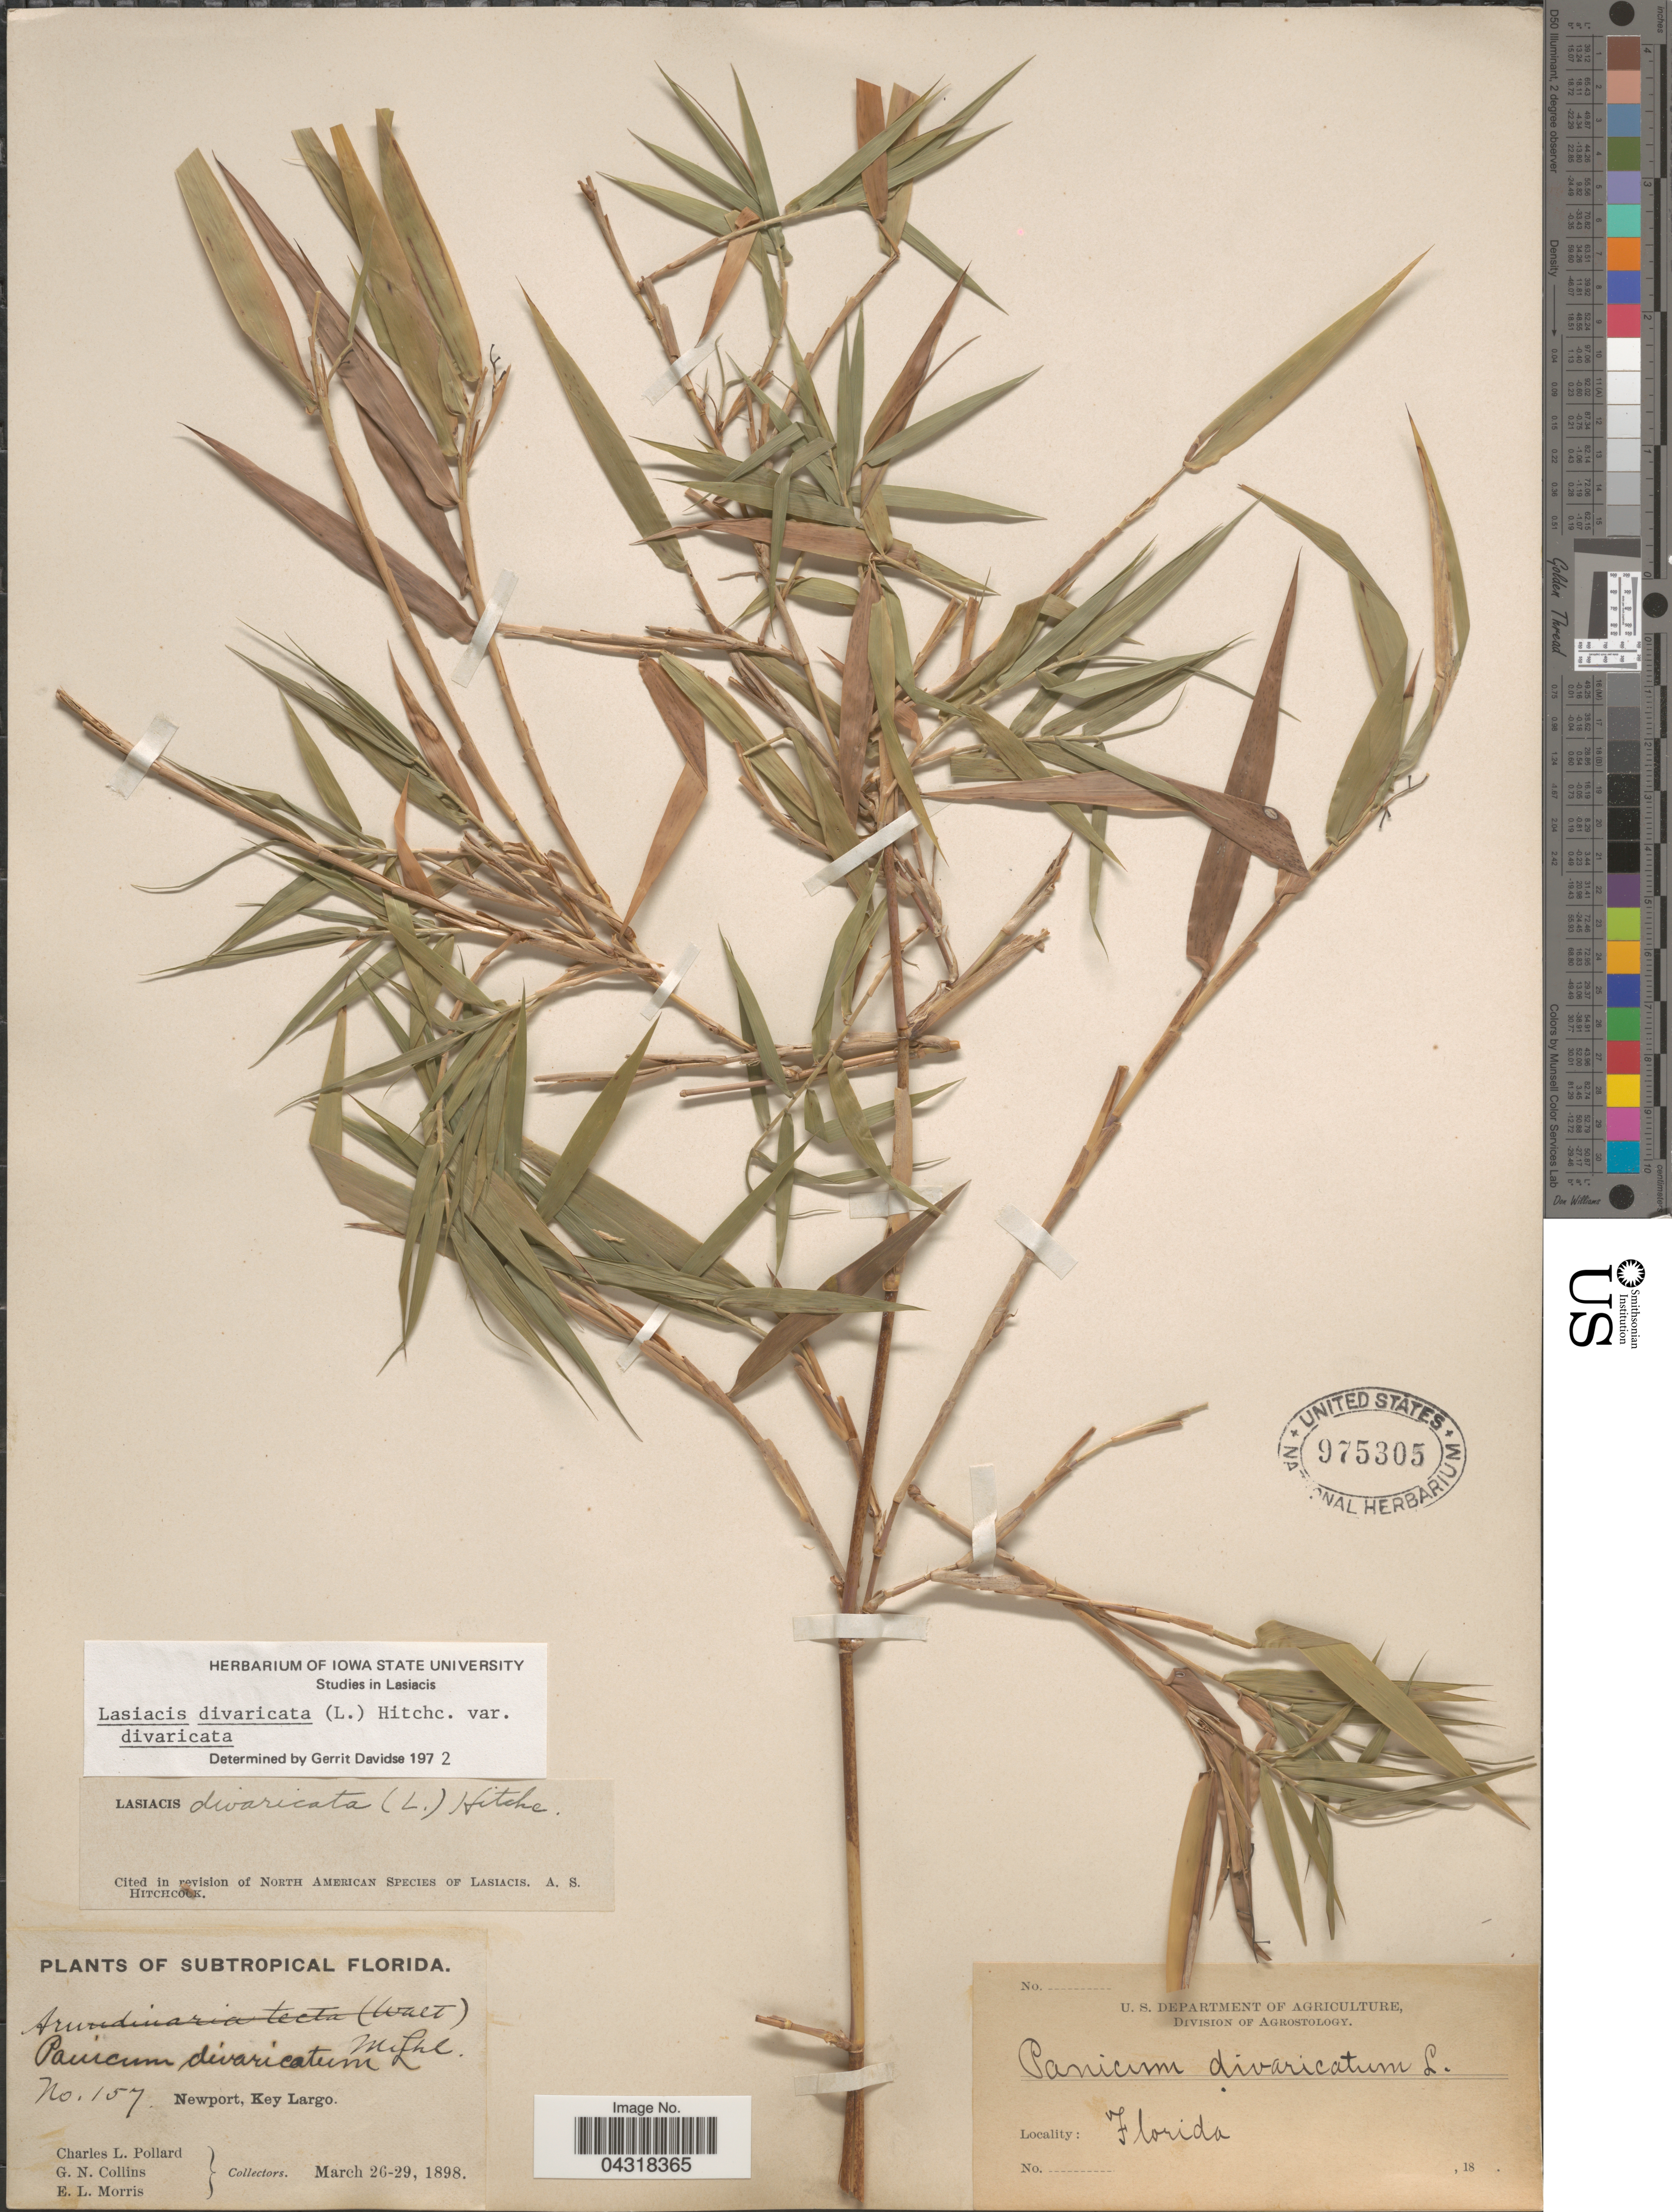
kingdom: Plantae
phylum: Tracheophyta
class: Liliopsida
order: Poales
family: Poaceae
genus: Lasiacis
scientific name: Lasiacis divaricata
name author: (L.) Hitchc.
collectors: G. Collins & E. Morris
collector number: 157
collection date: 1898-03-26/1898-03-29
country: United States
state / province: Florida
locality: Subtropical Florida. Newport, Key Largo.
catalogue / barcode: US 975305